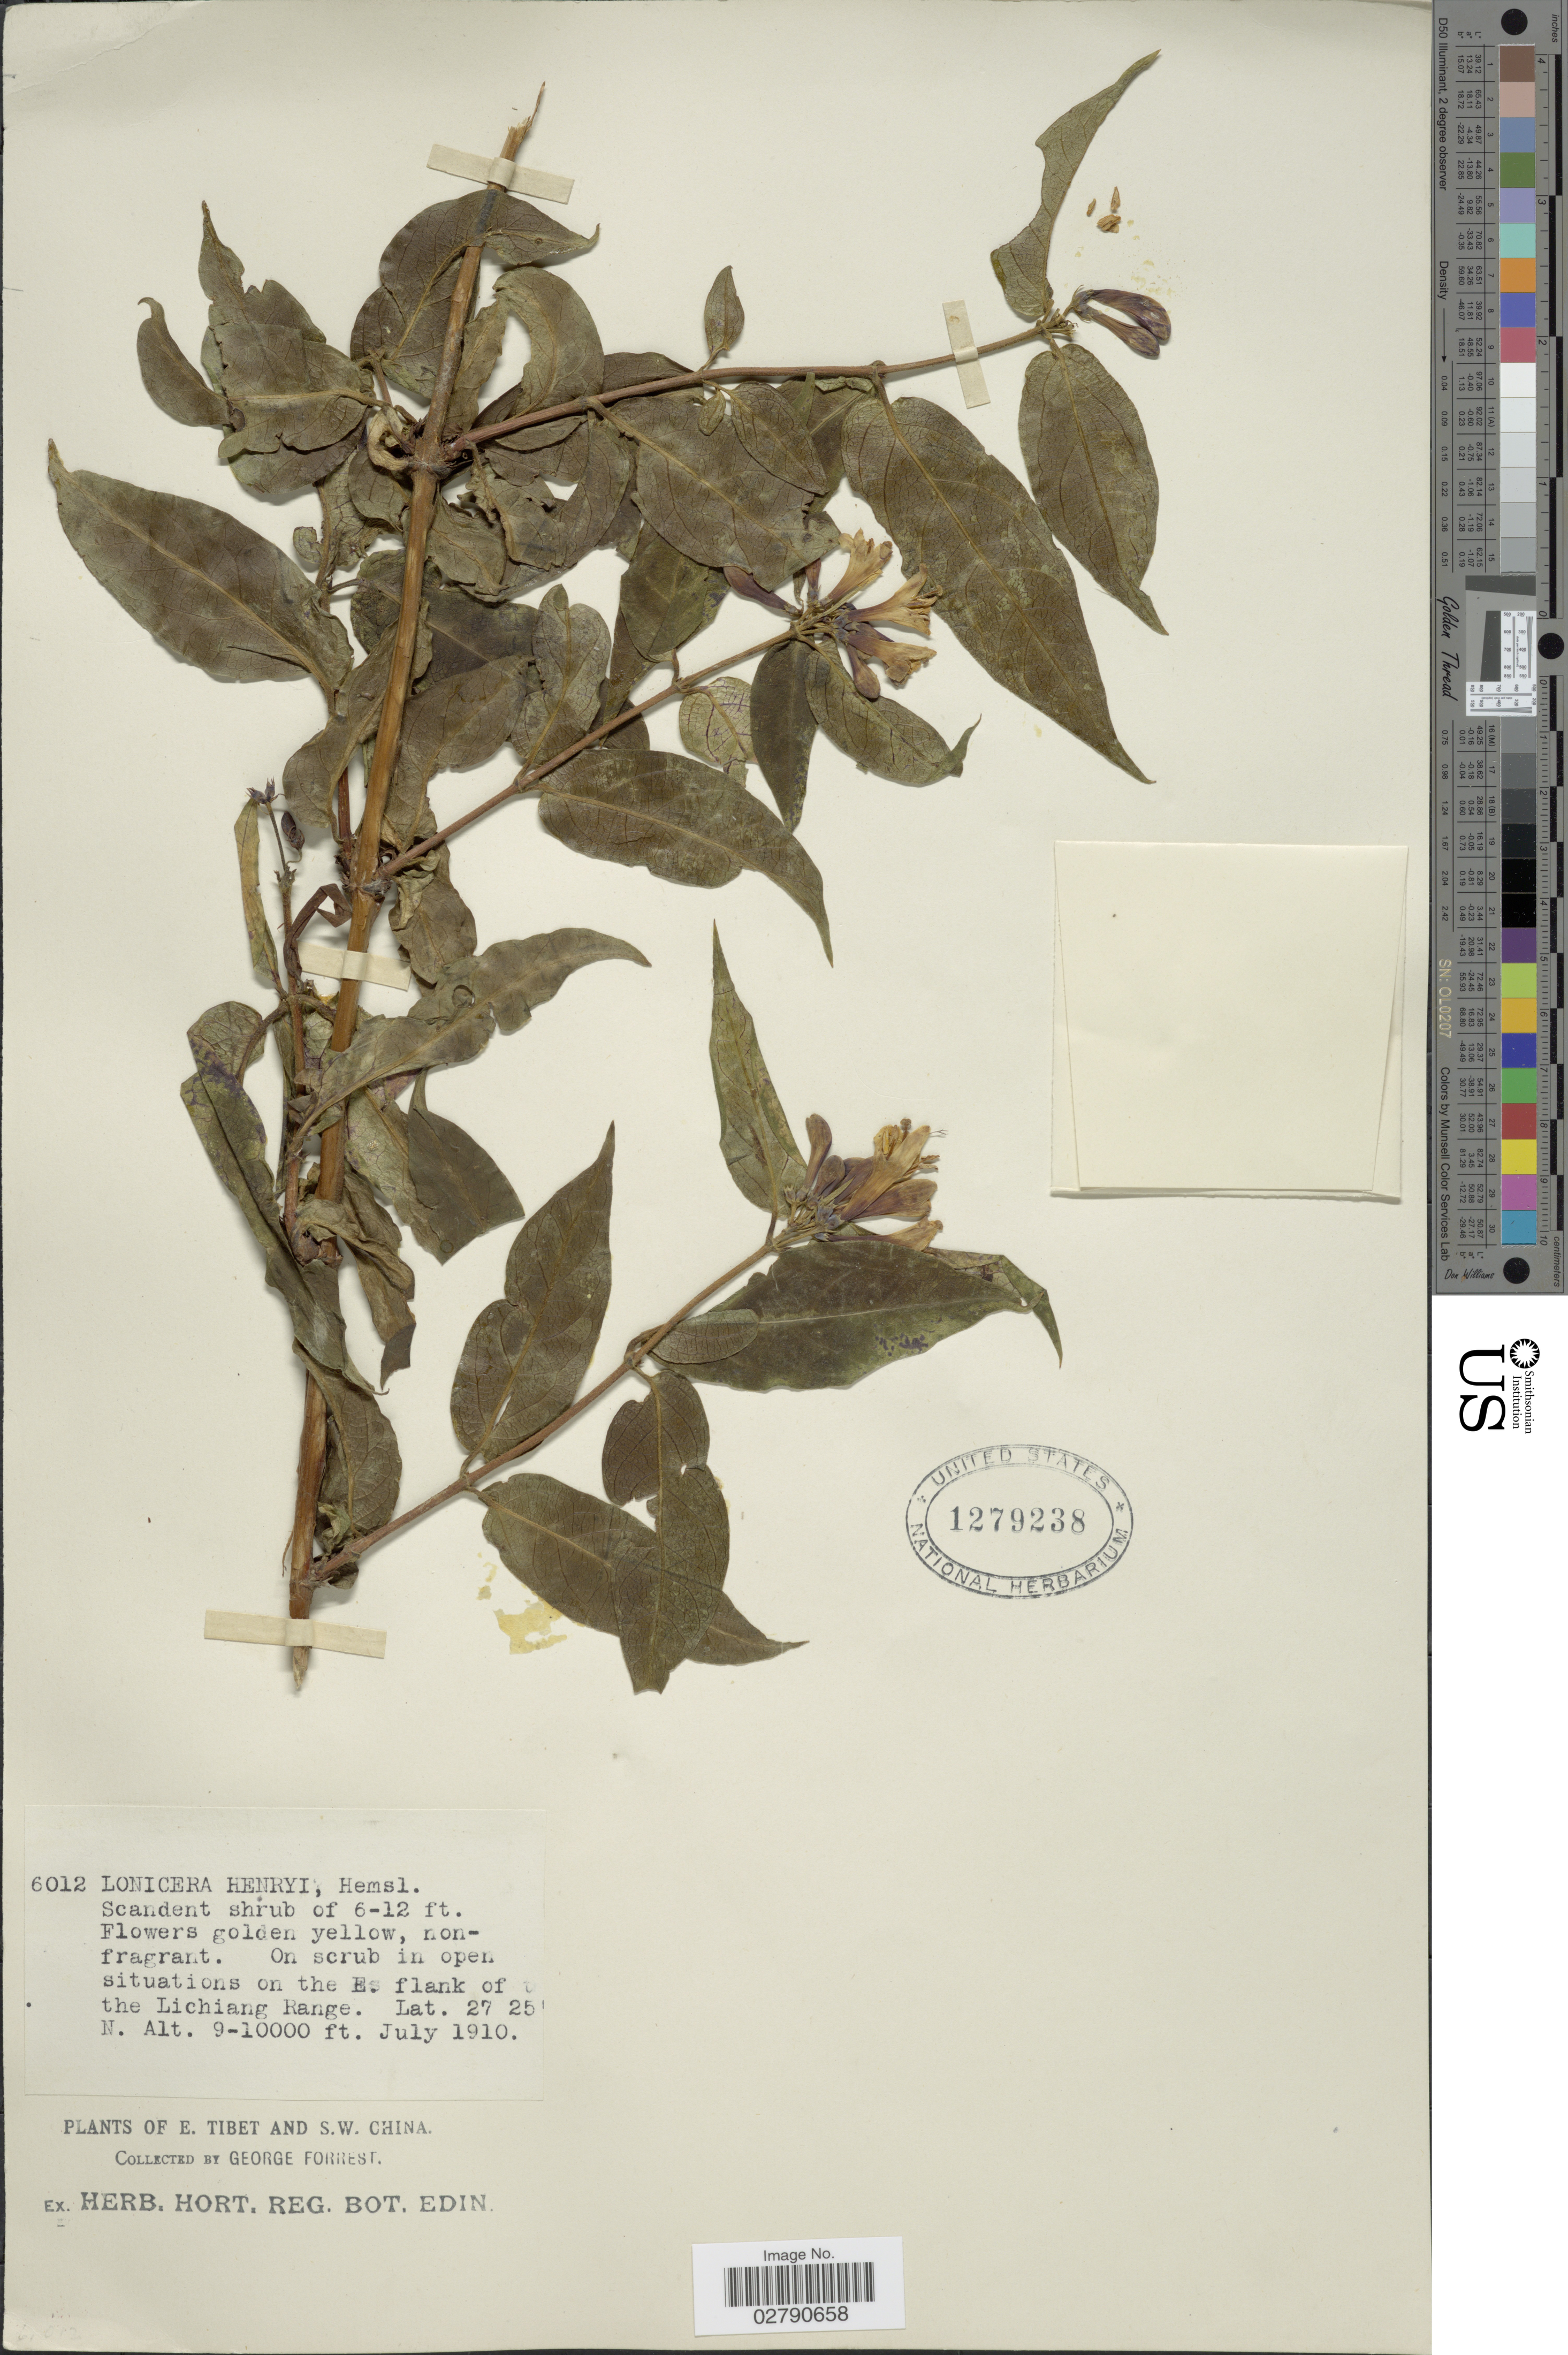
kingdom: Plantae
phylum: Tracheophyta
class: Magnoliopsida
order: Dipsacales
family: Caprifoliaceae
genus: Lonicera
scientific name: Lonicera henryi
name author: Hemsl.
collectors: G. Forrest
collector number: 6012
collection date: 1910-07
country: China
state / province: Xizang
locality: On scrub in open situations on the E. flank of the Lichiang Range.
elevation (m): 2743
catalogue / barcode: US 1279238